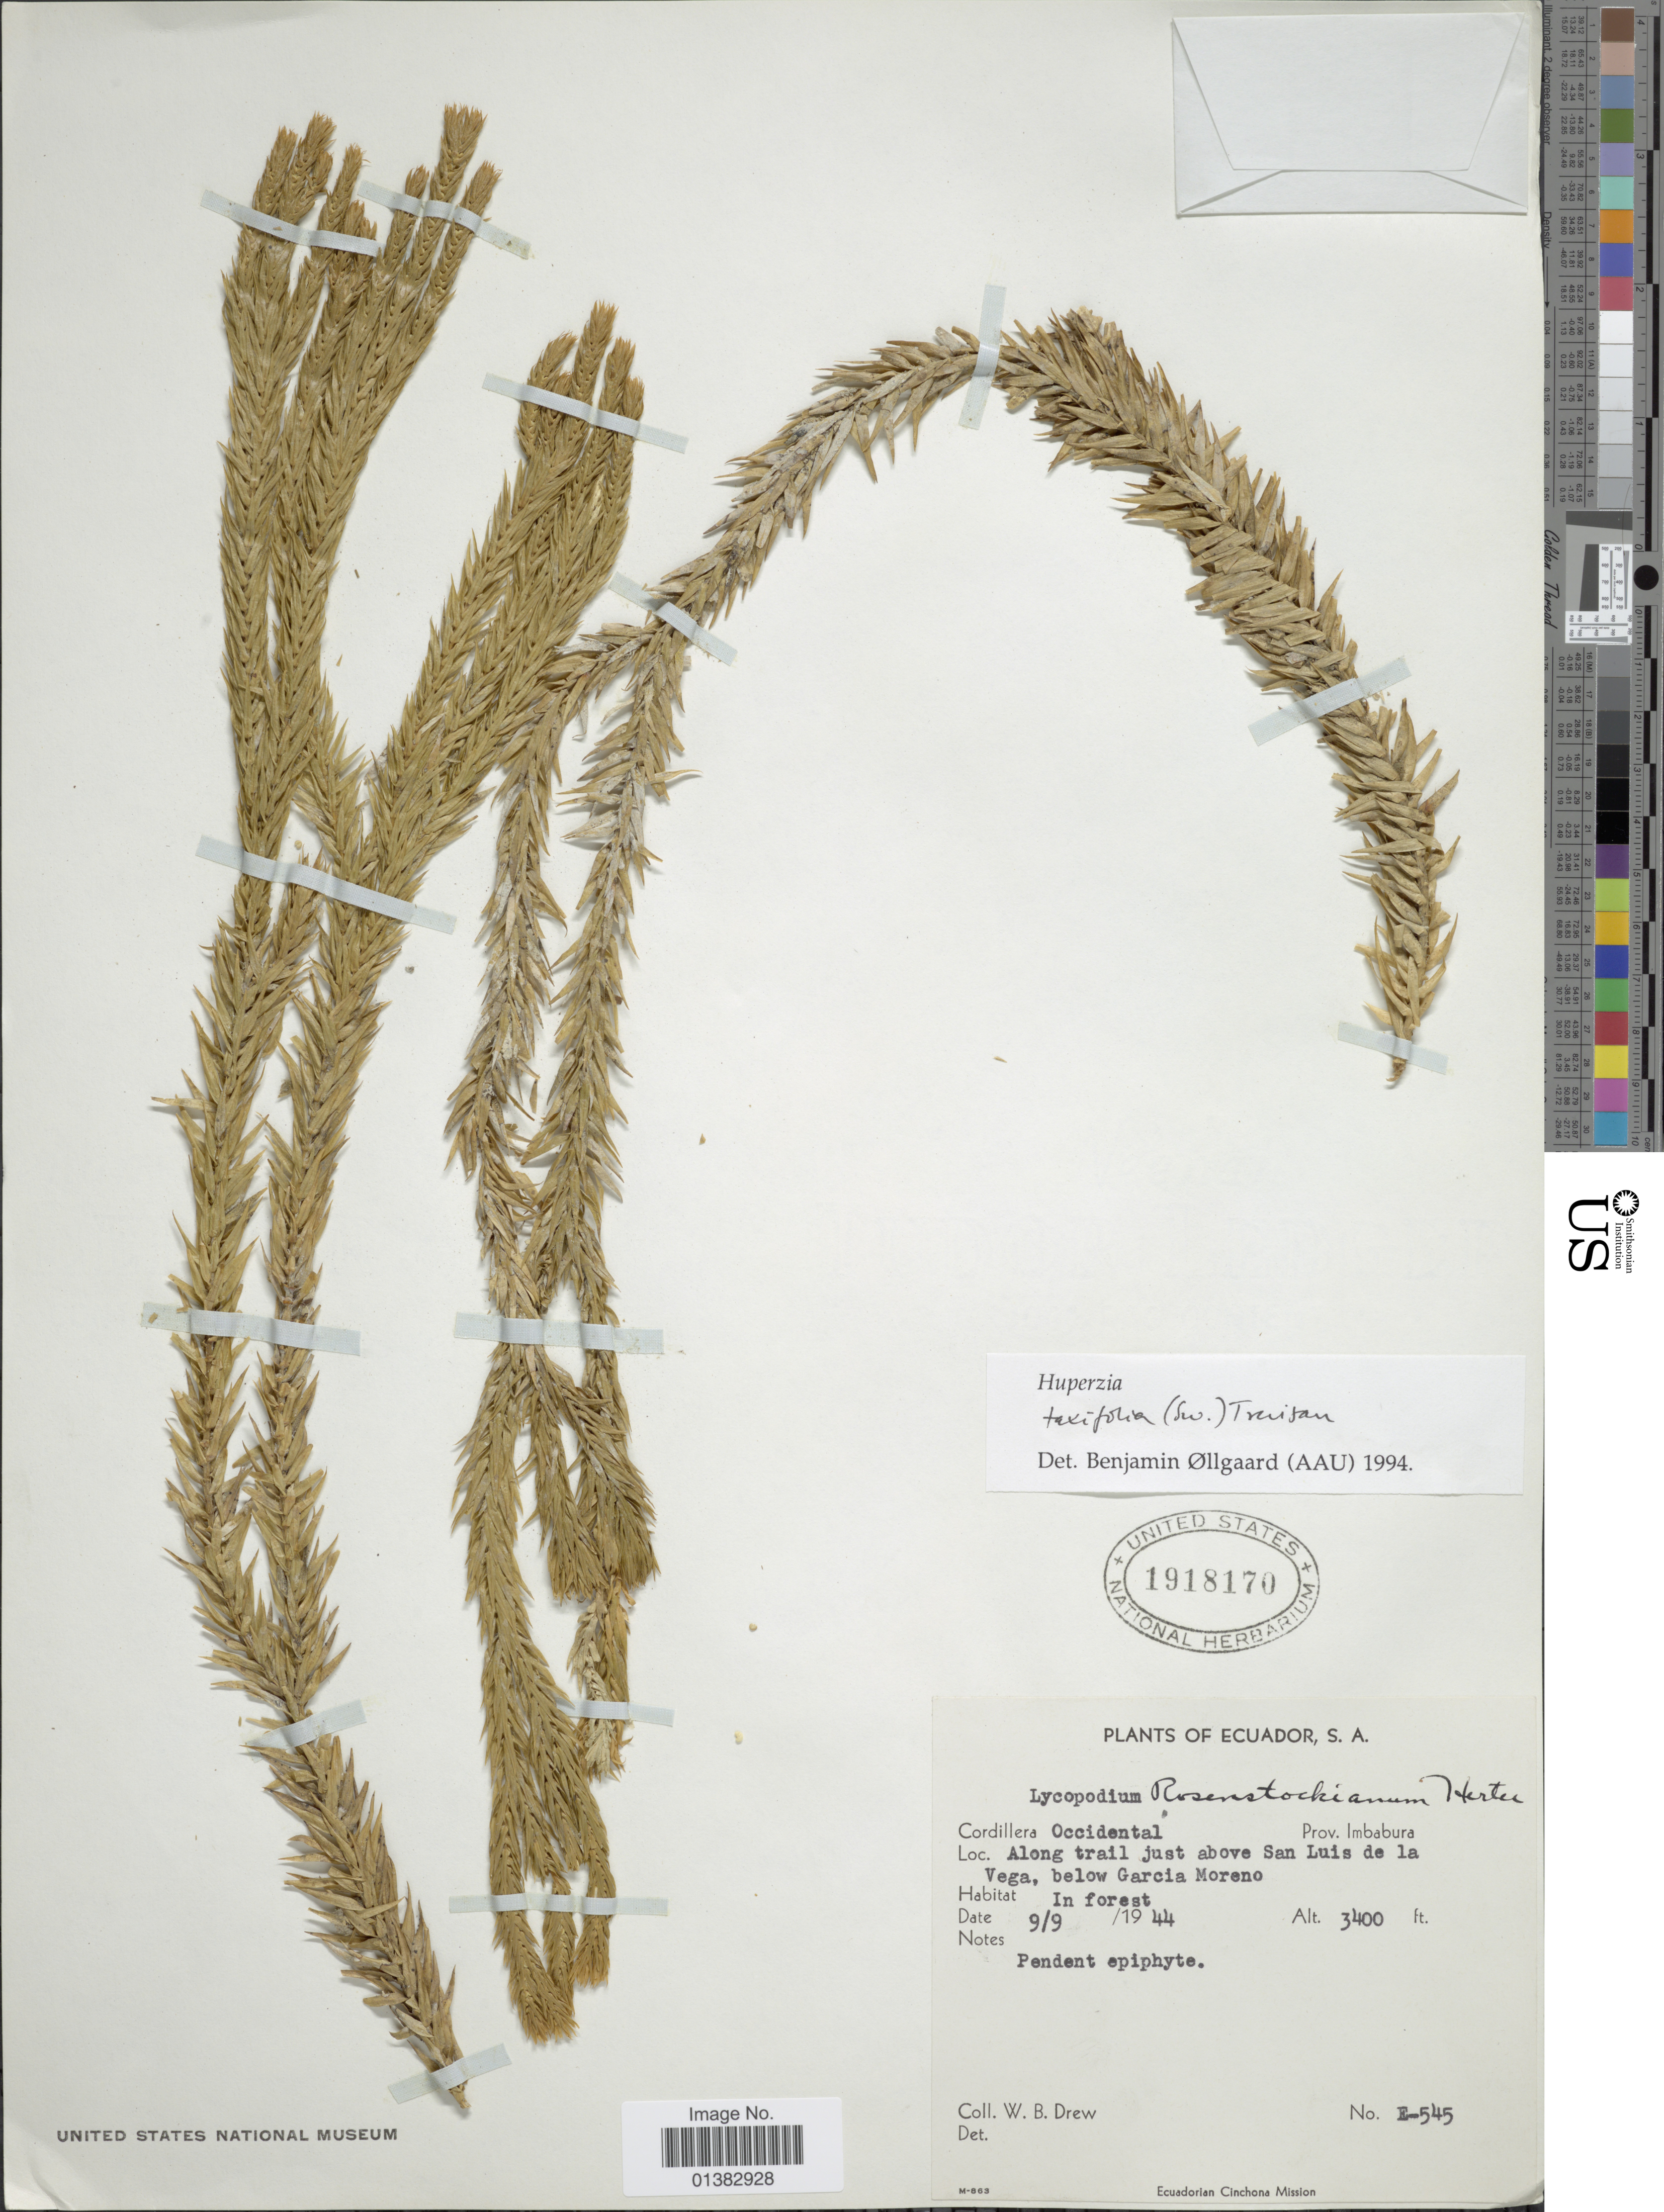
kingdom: Plantae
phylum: Tracheophyta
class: Lycopodiopsida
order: Lycopodiales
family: Lycopodiaceae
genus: Phlegmariurus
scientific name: Phlegmariurus taxifolius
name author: (Sw.) Á. Löve & D. Löve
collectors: W. B. Drew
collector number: E-545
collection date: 1944-09-09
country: Ecuador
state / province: Imbabura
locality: Cordillera Occidental, Along trail just above San Luis de la Vega, below Garcia Moreno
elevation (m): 1036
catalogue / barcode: US 1918170